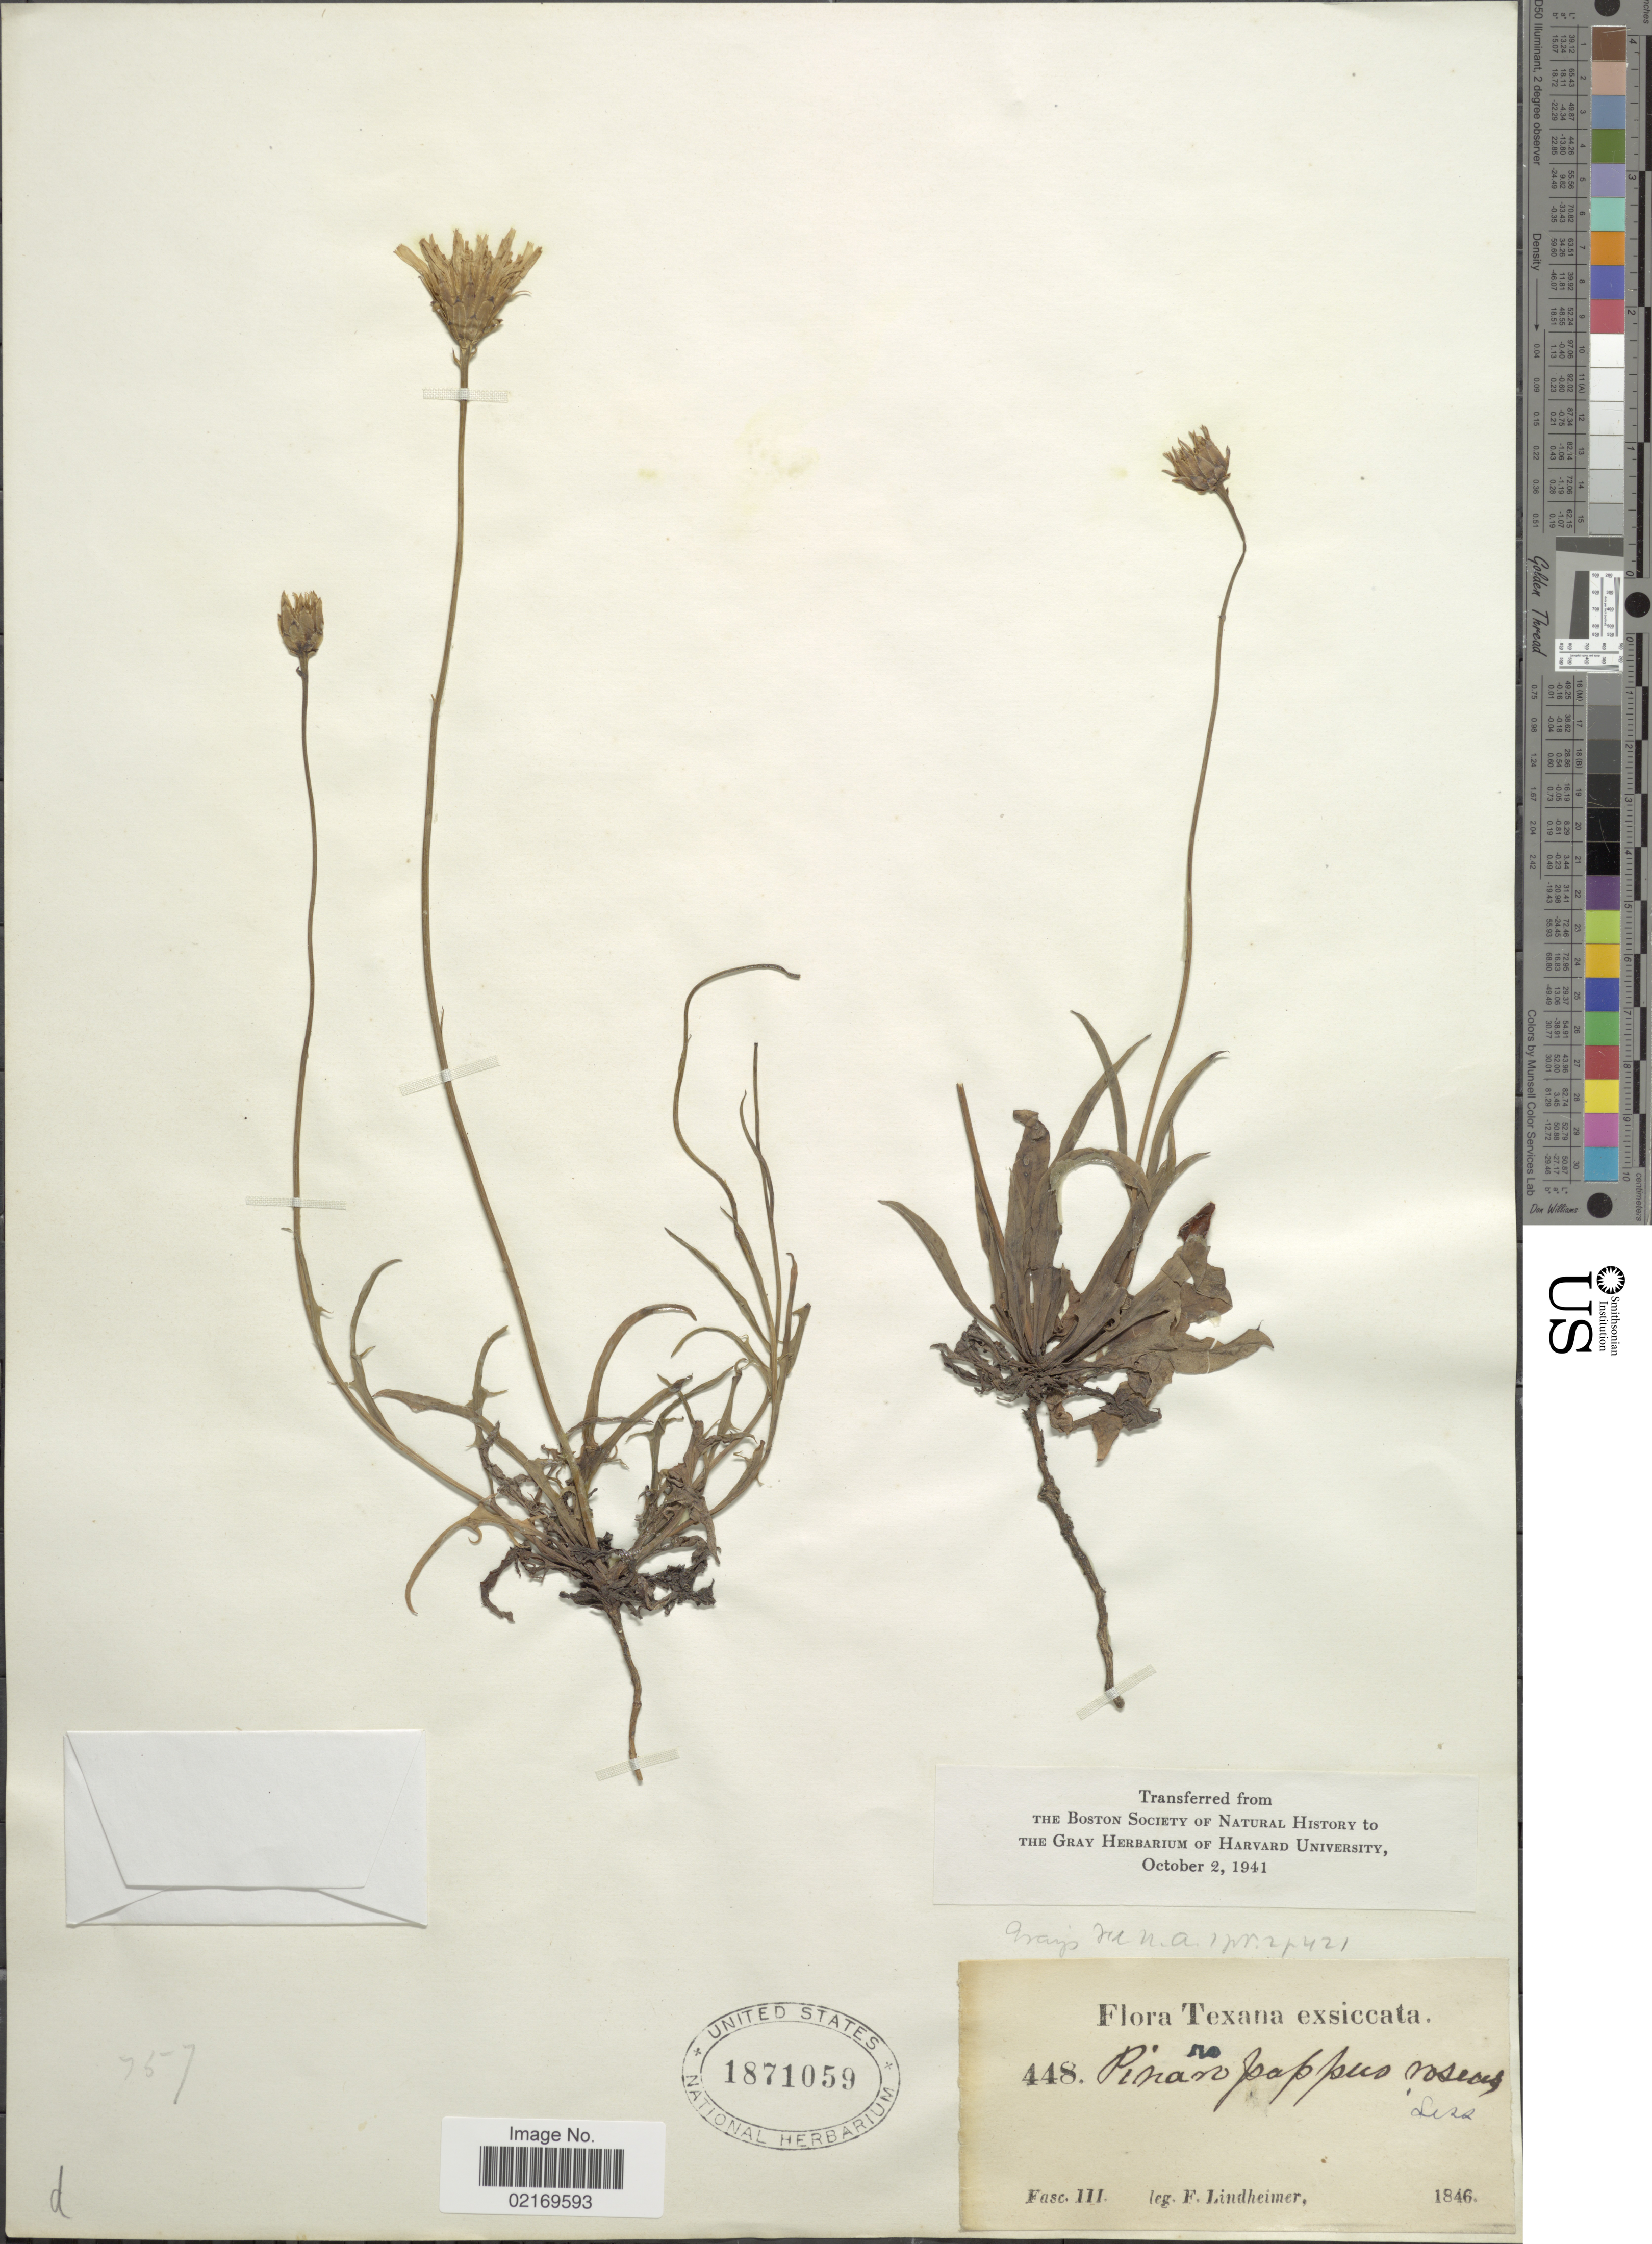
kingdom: Plantae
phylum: Tracheophyta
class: Magnoliopsida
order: Asterales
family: Asteraceae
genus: Pinaropappus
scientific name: Pinaropappus roseus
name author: Less.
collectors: F. Lindheimer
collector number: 448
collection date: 1846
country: United States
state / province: Texas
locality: Taxana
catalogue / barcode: US 1871059